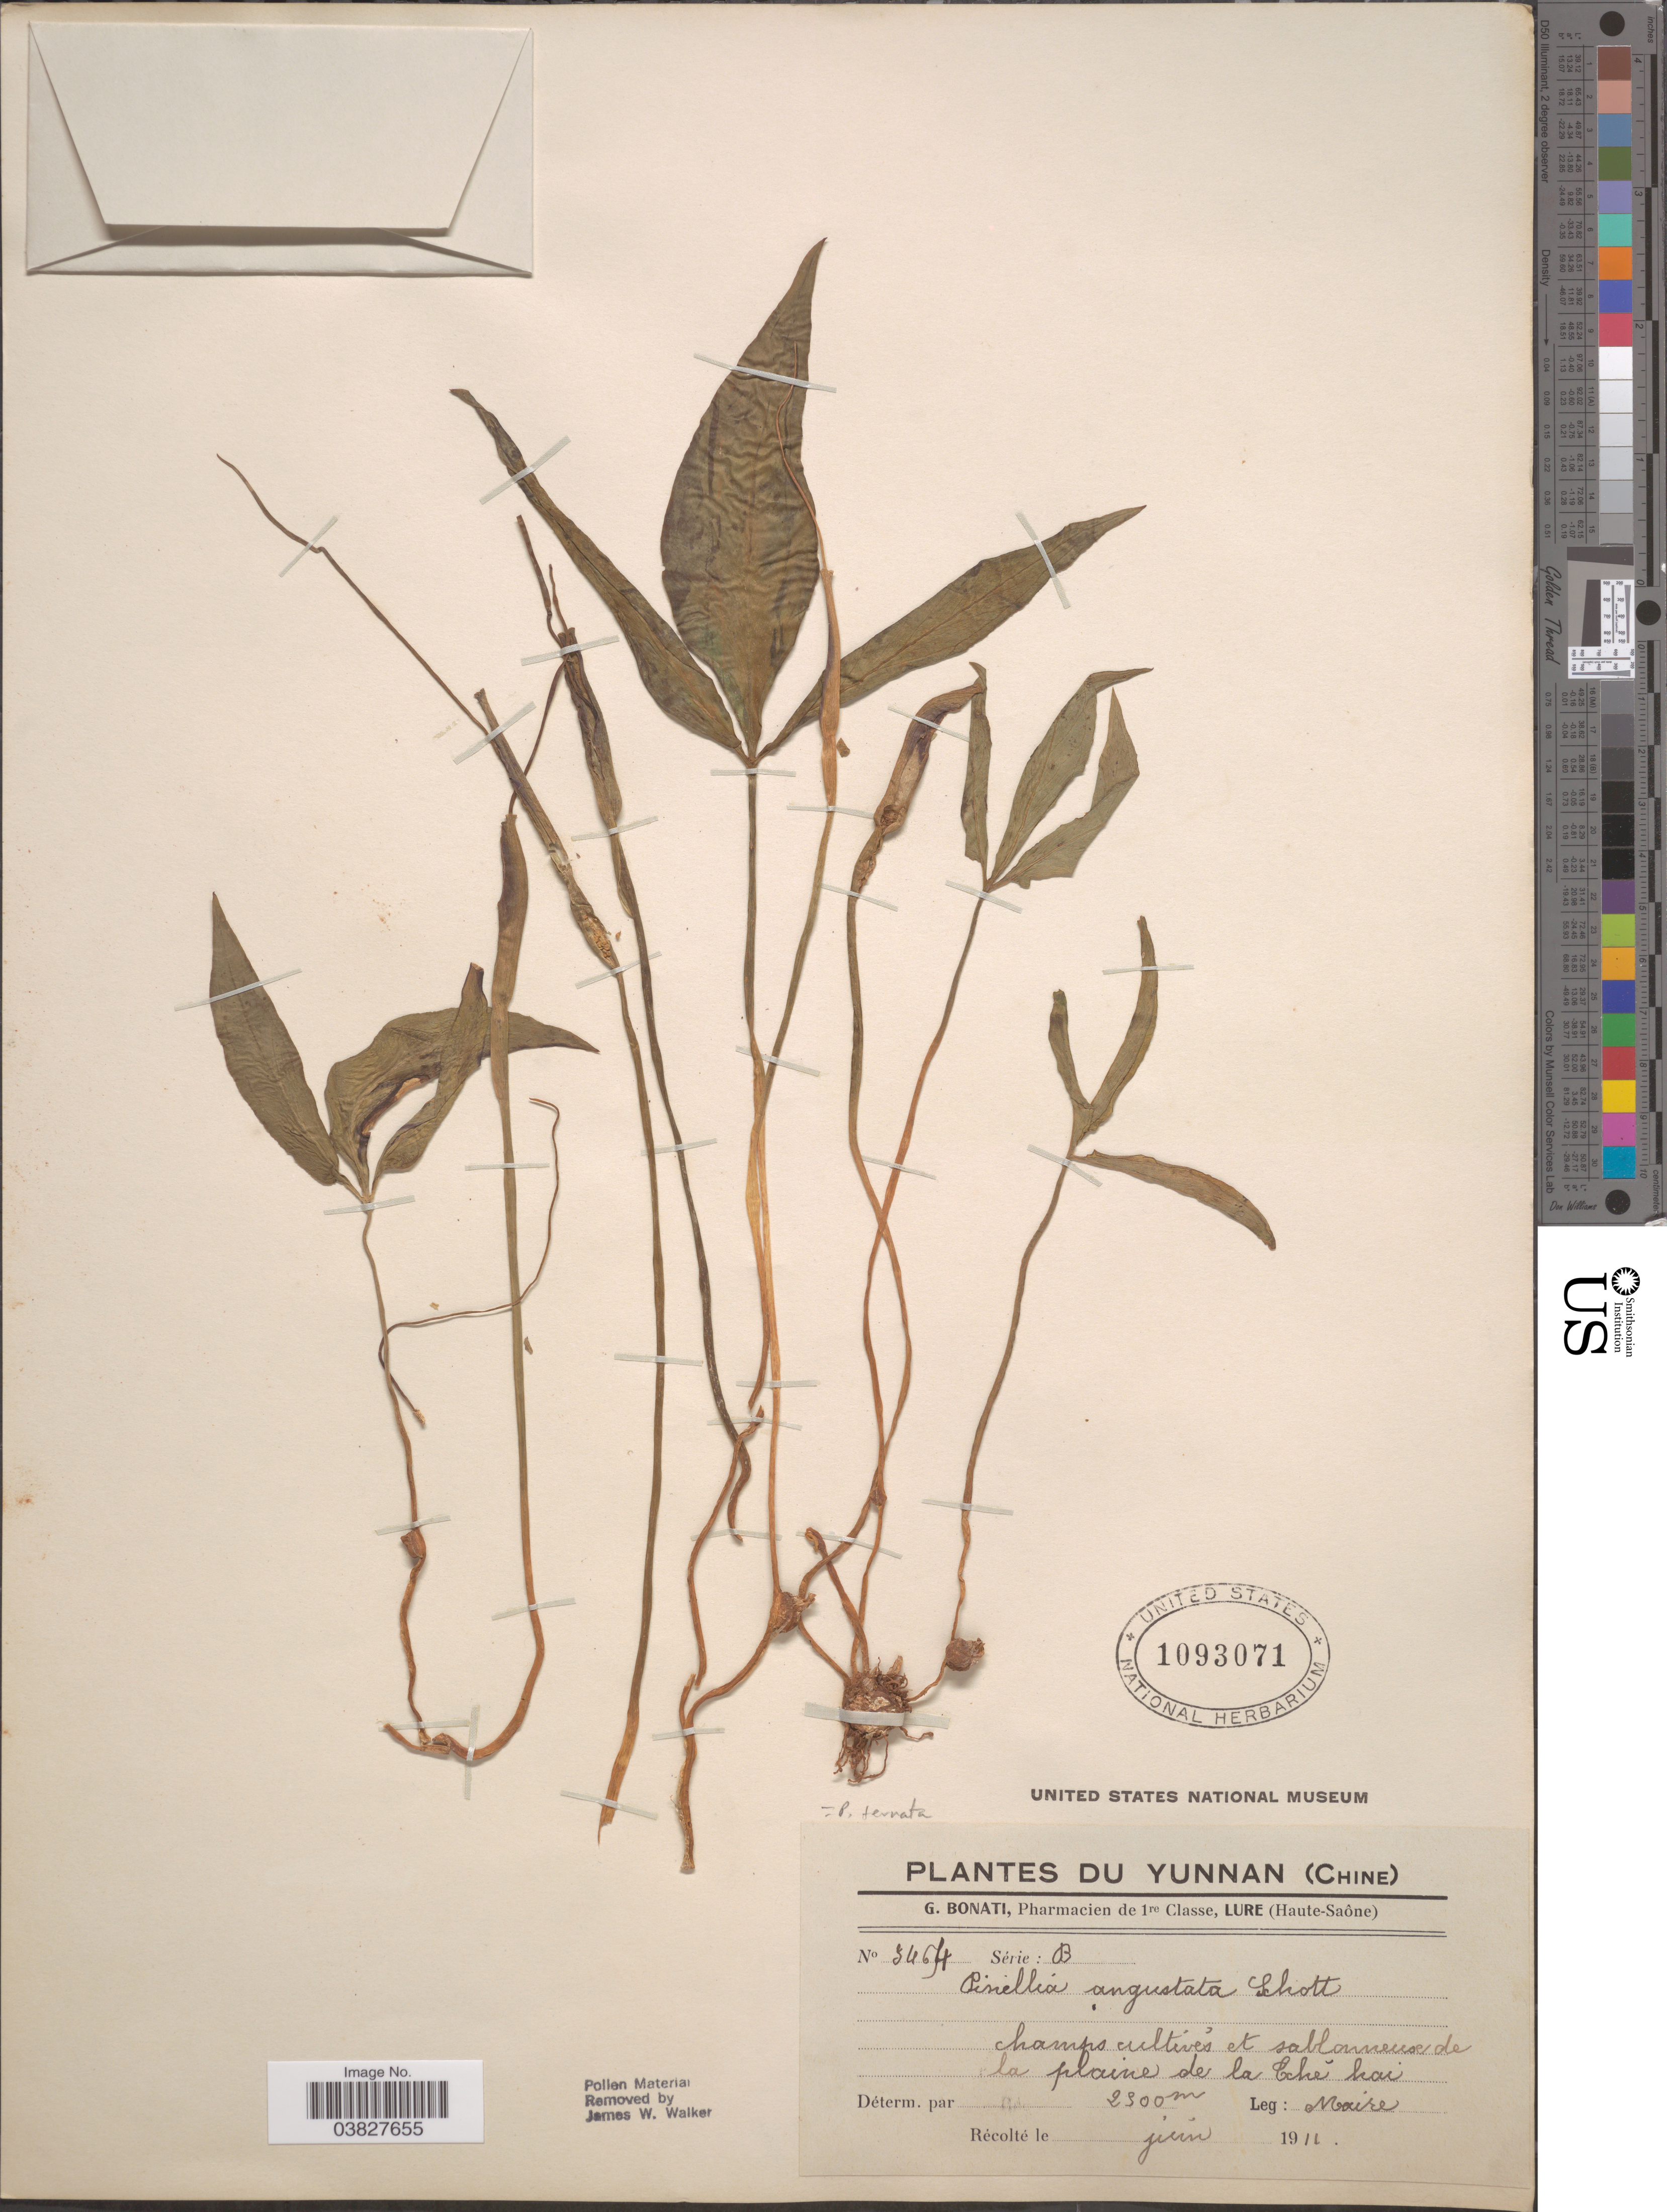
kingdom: Plantae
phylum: Tracheophyta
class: Liliopsida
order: Alismatales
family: Araceae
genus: Pinellia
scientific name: Pinellia ternata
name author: Druce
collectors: Maire, --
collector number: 3464*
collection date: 1911-06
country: China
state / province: Yunnan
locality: Sablonneuse de la plaine de la Tche kai. [interpreted]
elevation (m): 2300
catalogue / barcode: US 1093071